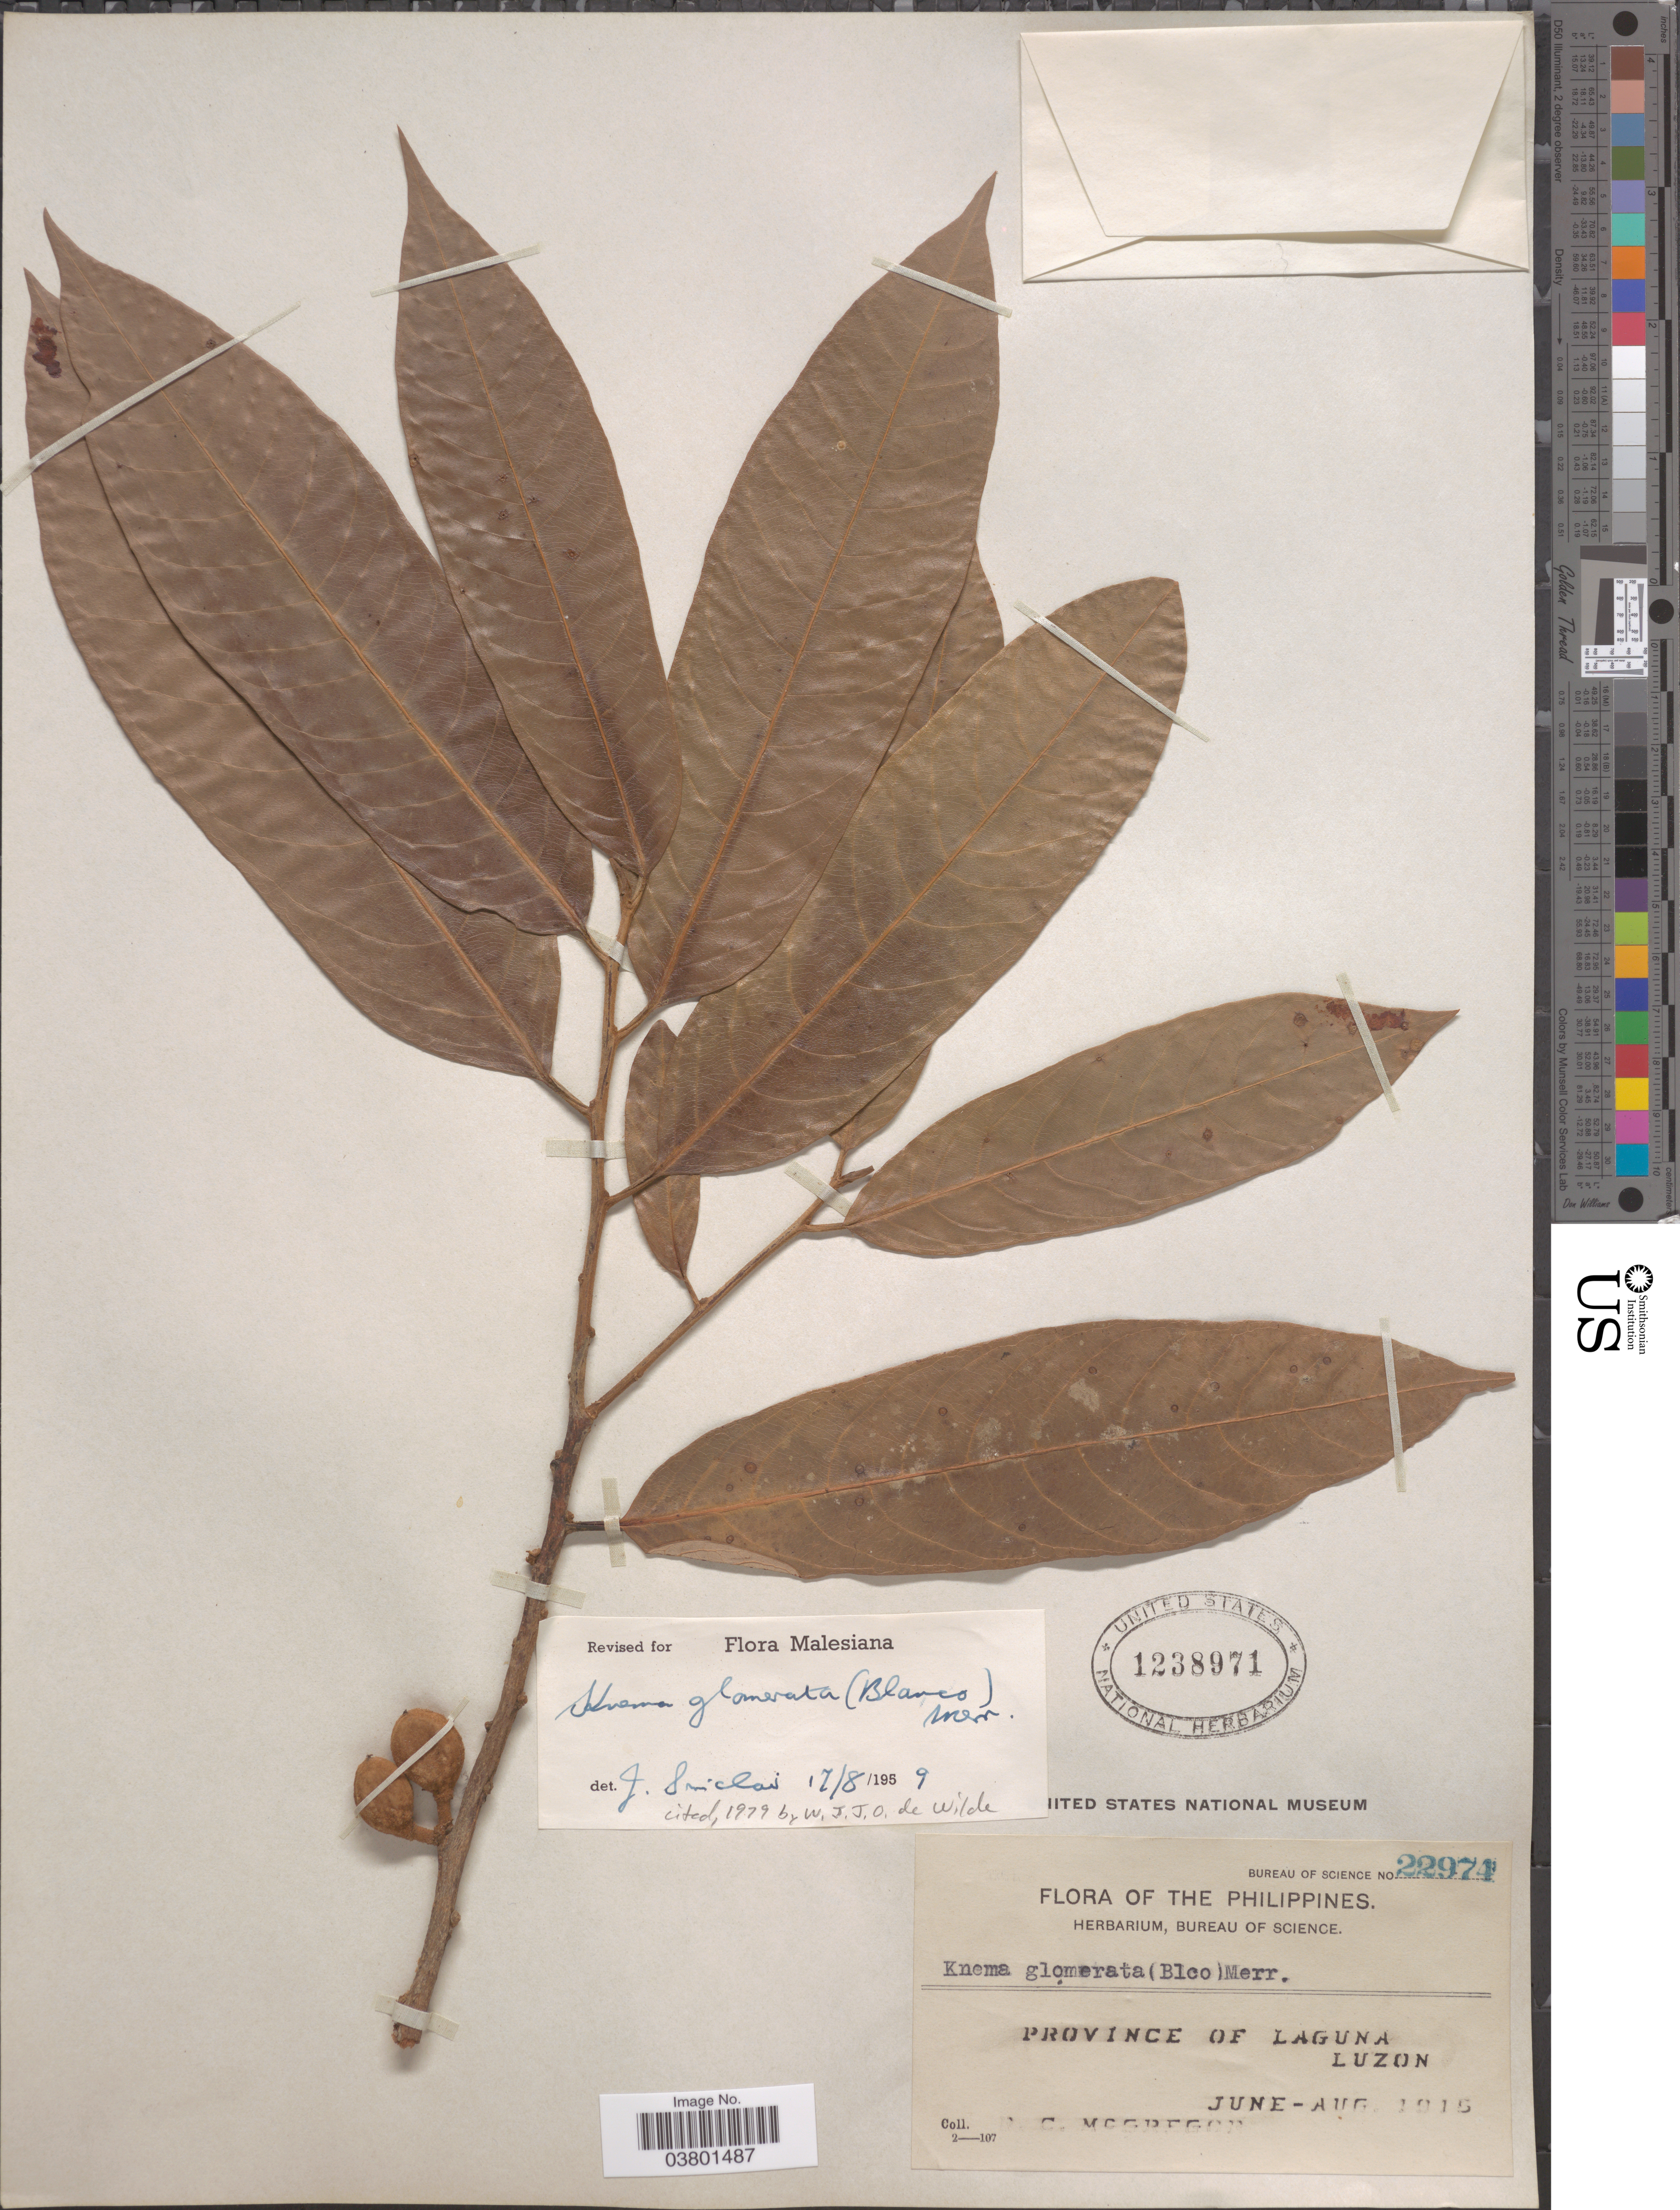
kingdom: Plantae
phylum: Tracheophyta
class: Magnoliopsida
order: Magnoliales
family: Myristicaceae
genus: Knema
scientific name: Knema glomerata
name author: (Blanco) Merr.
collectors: R. C. McGregor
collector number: Bureau of Science 22974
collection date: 1915-06/1915-08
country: Philippines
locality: Province of Laguna. Luzon.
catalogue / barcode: US 1238971